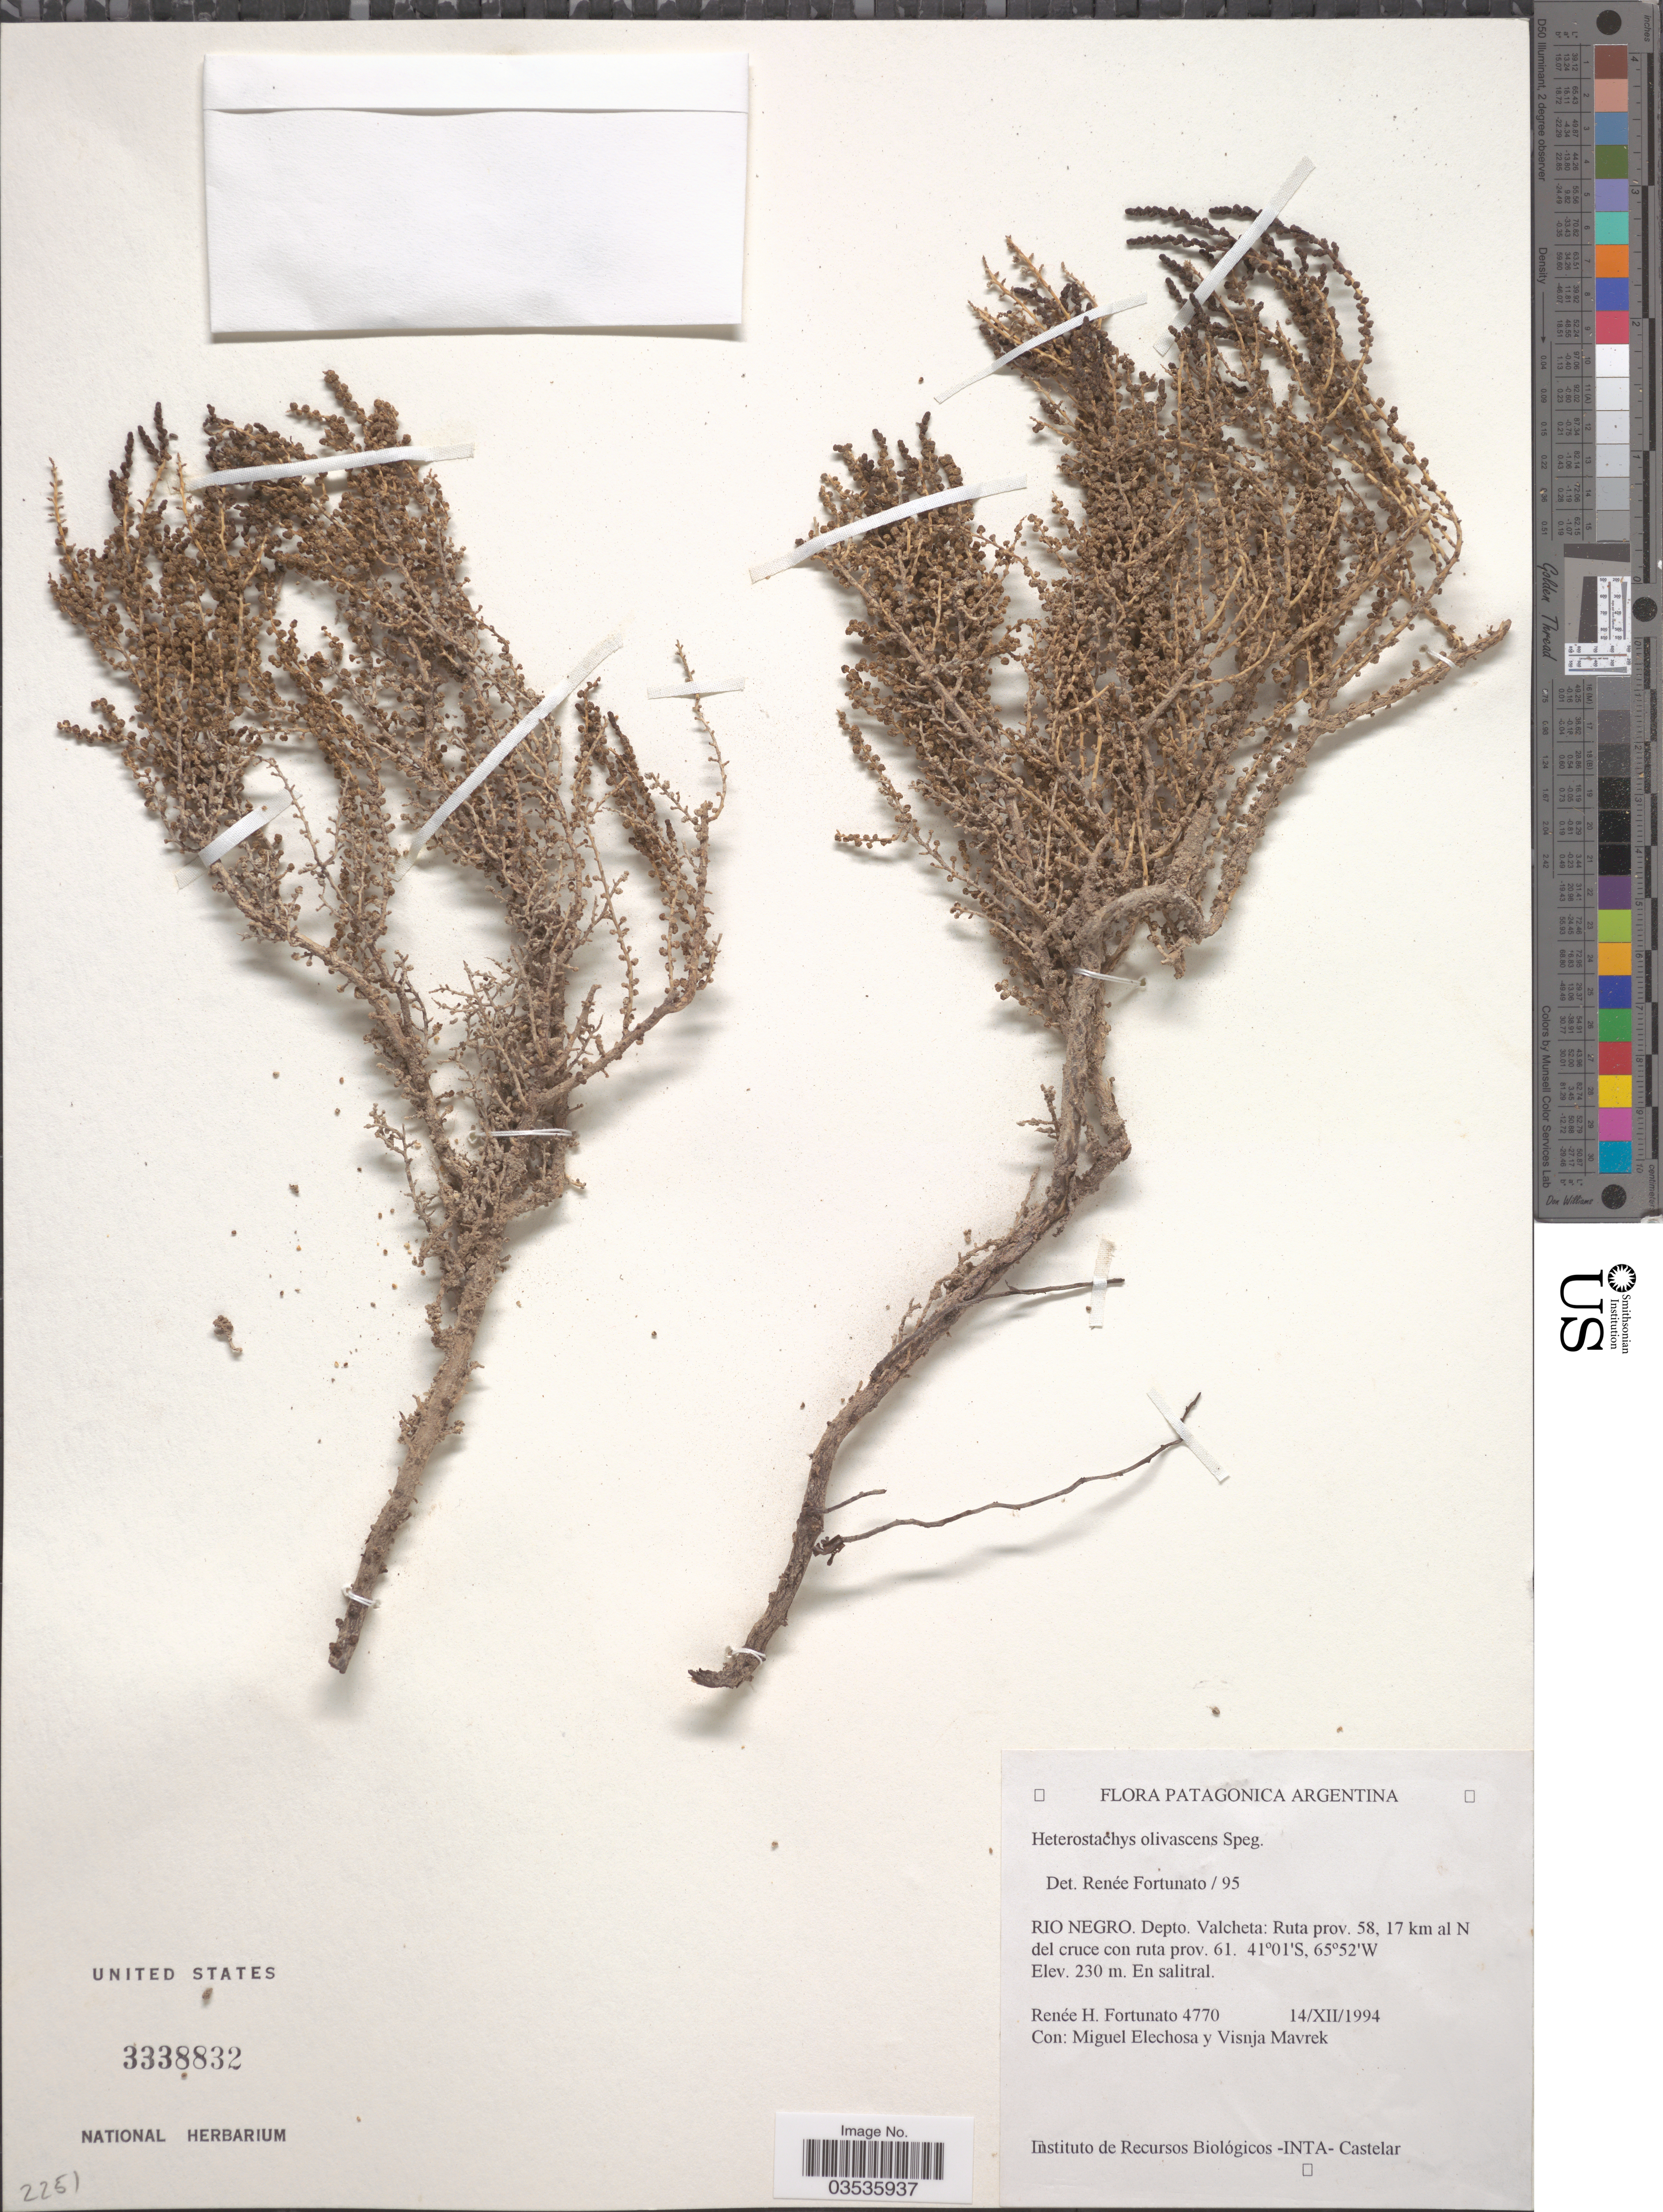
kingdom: Plantae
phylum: Tracheophyta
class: Magnoliopsida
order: Caryophyllales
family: Amaranthaceae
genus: Heterostachys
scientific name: Heterostachys olivascens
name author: (Speg.) Molfino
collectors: R. H. Fortunato, M. Elechosa & V. Mavrek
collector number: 4770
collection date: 1994-12-14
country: Argentina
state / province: Rio Negro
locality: Patagonica. Depto. Valcheta: Ruta prov. 58, 17 km al N del cruce con ruta prov. 61.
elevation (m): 230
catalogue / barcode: US 3338832